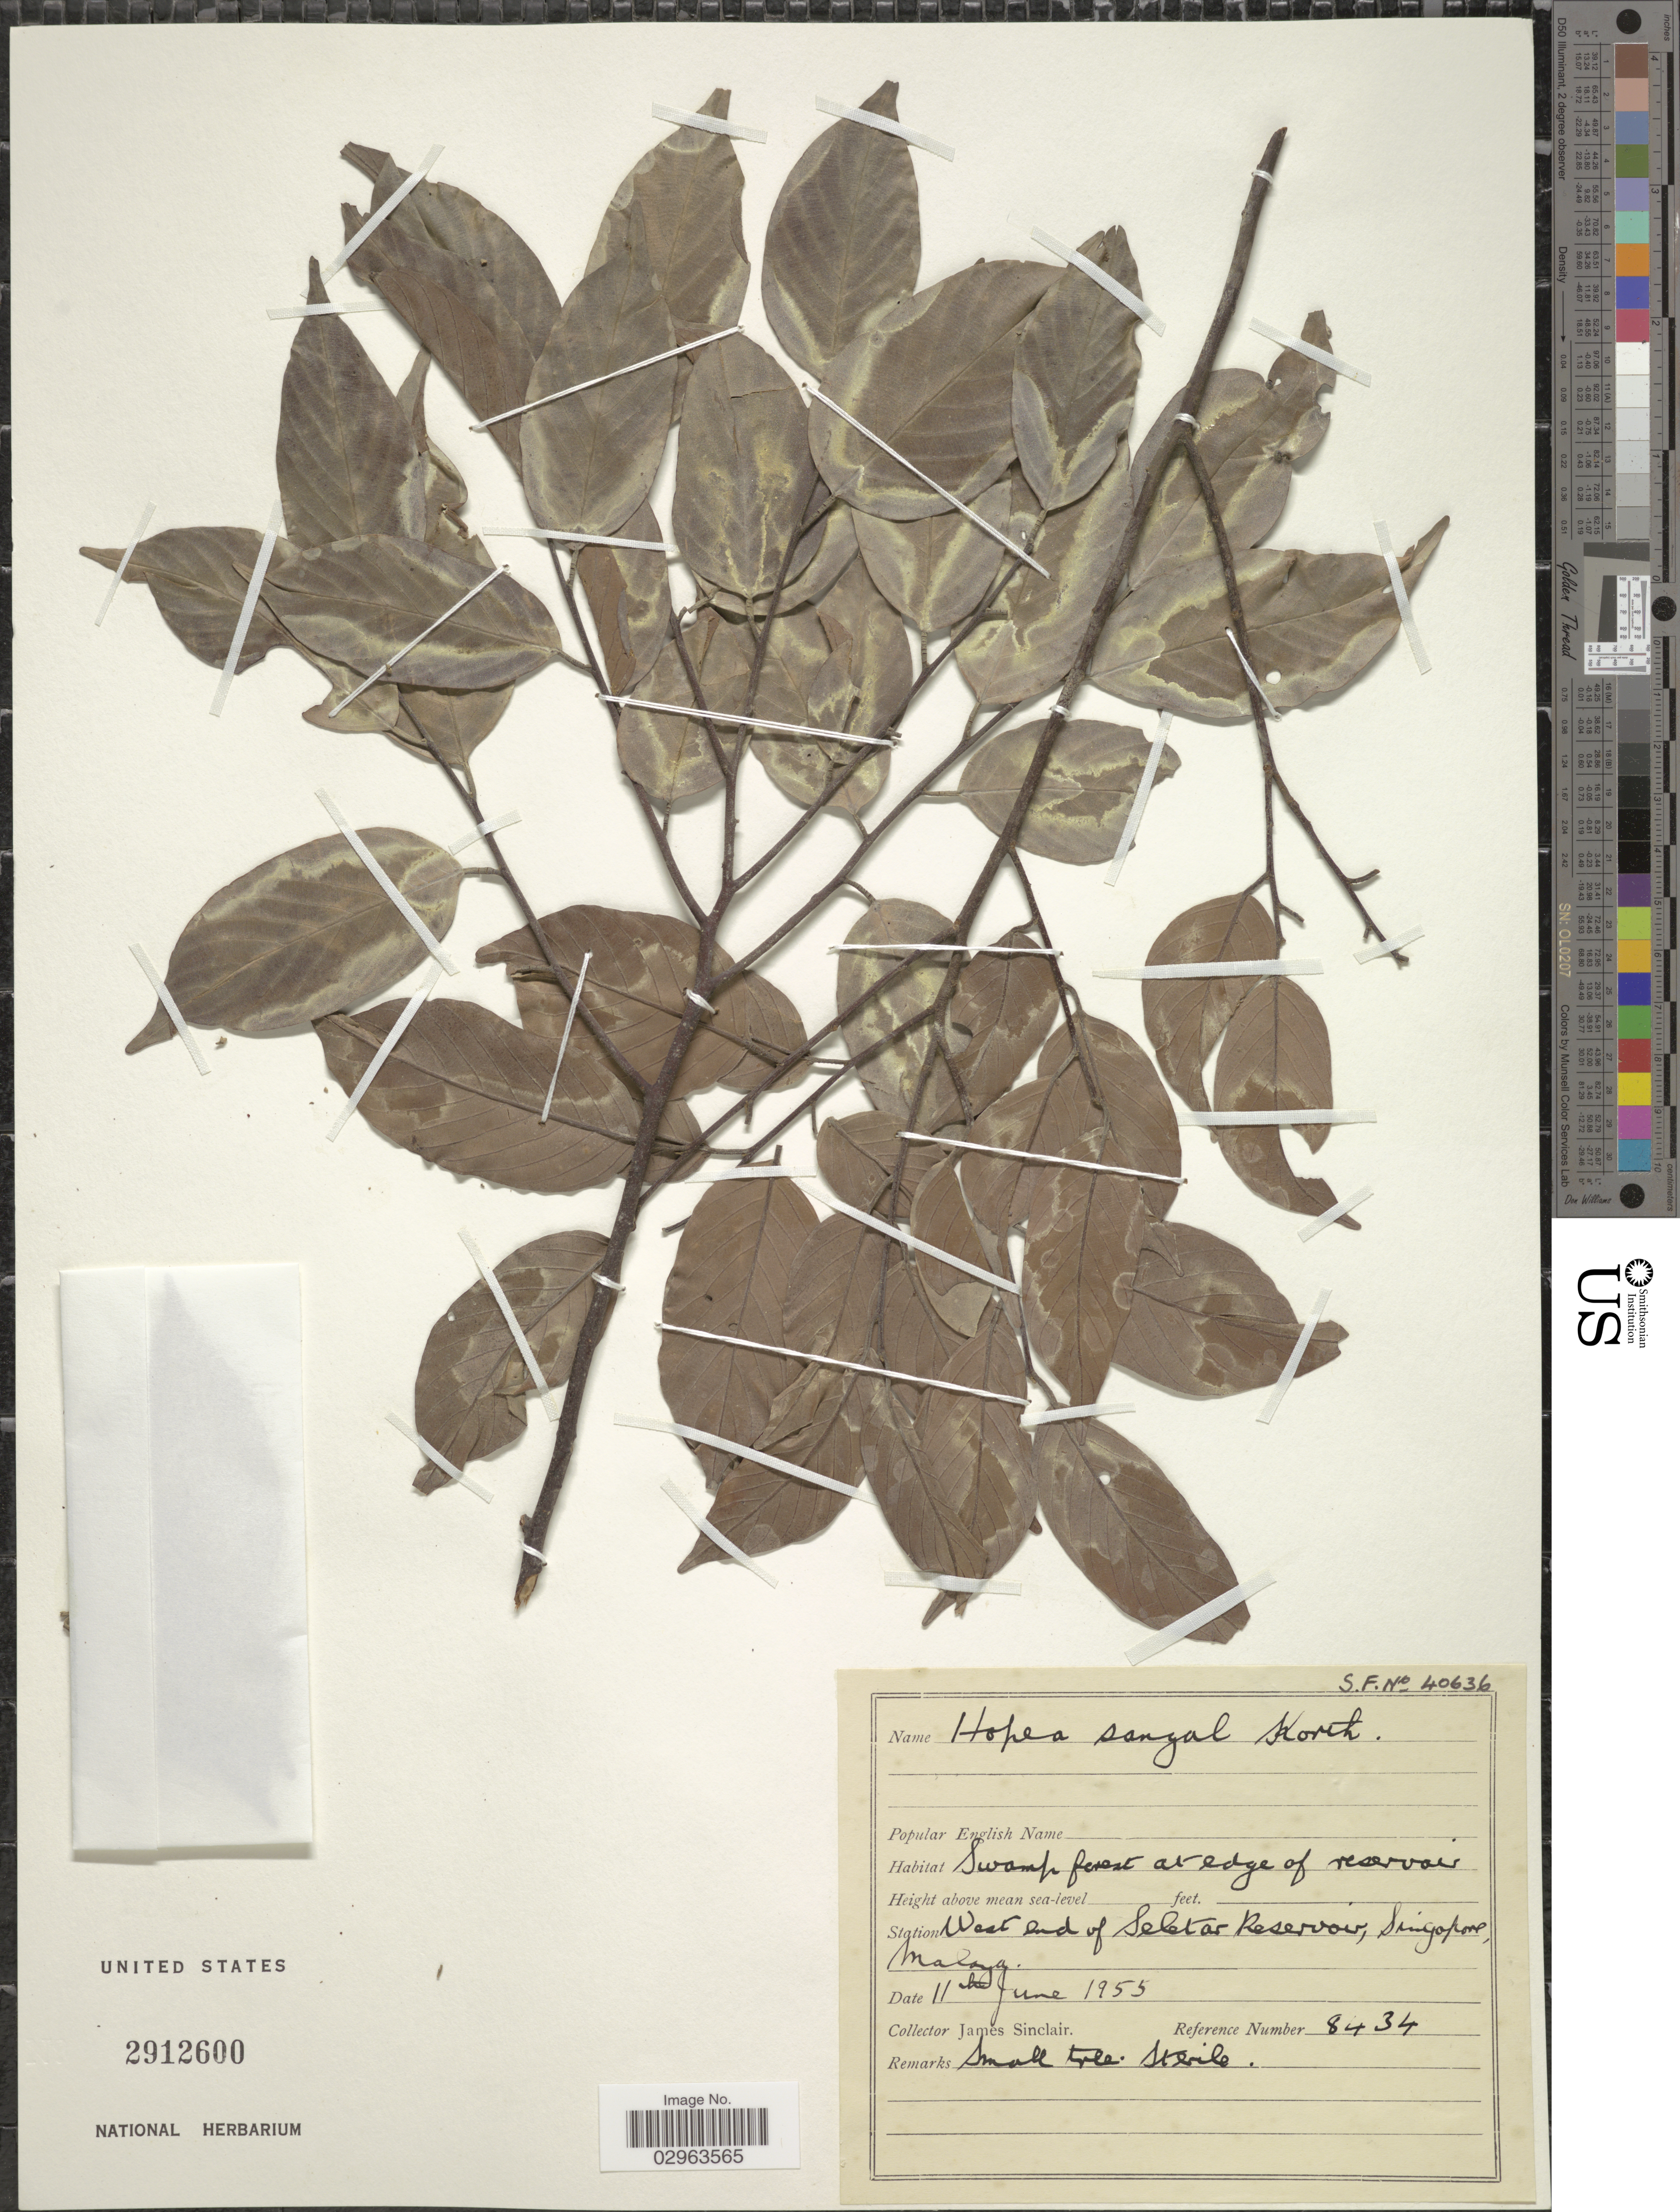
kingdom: Plantae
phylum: Tracheophyta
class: Magnoliopsida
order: Malvales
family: Dipterocarpaceae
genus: Hopea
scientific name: Hopea sangal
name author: Korth.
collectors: J. Sinclair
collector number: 8434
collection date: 1955-06-11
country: Singapore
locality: Station West end of Seletar Reservoir, Malaya.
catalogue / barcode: US 2912600